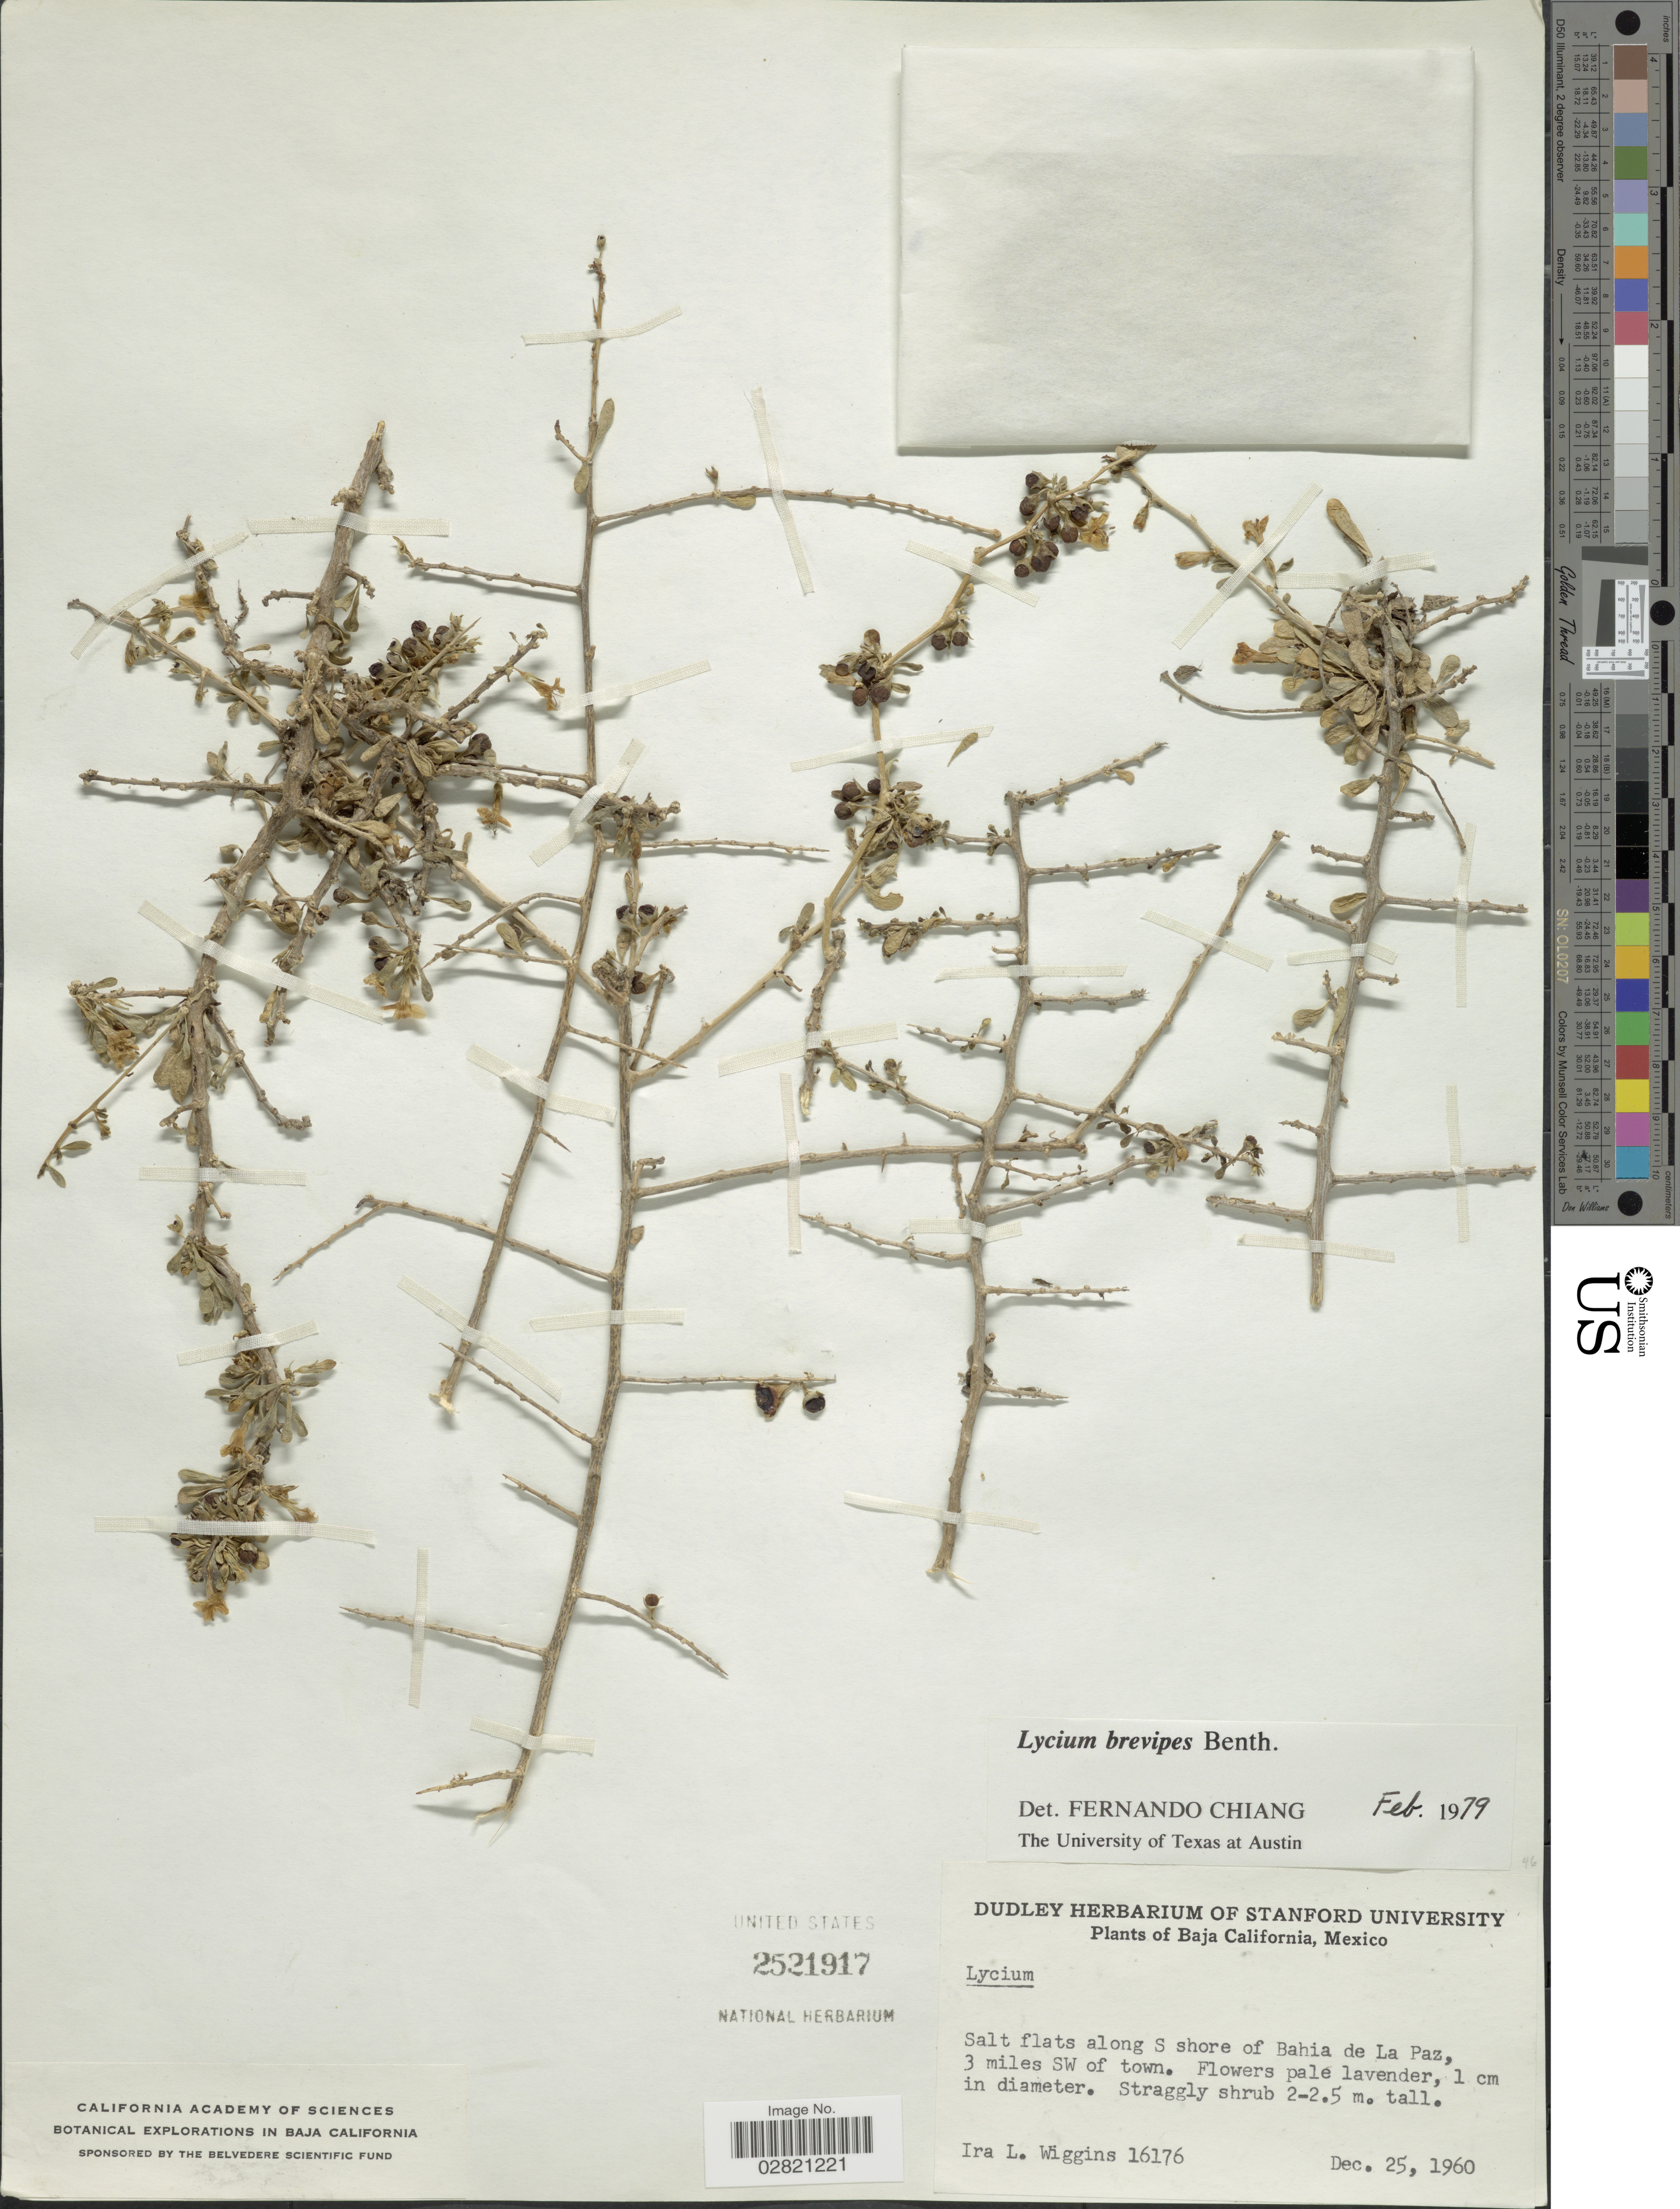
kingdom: Plantae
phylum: Tracheophyta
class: Magnoliopsida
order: Solanales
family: Solanaceae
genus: Lycium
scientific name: Lycium brevipes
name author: Benth.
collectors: I. L. Wiggins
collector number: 16176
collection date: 1960-12-25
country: Mexico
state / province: Baja California Sur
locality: Salt flats along S shore of Bahia de La Paz, 3 miles SW of town.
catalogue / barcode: US 2521917